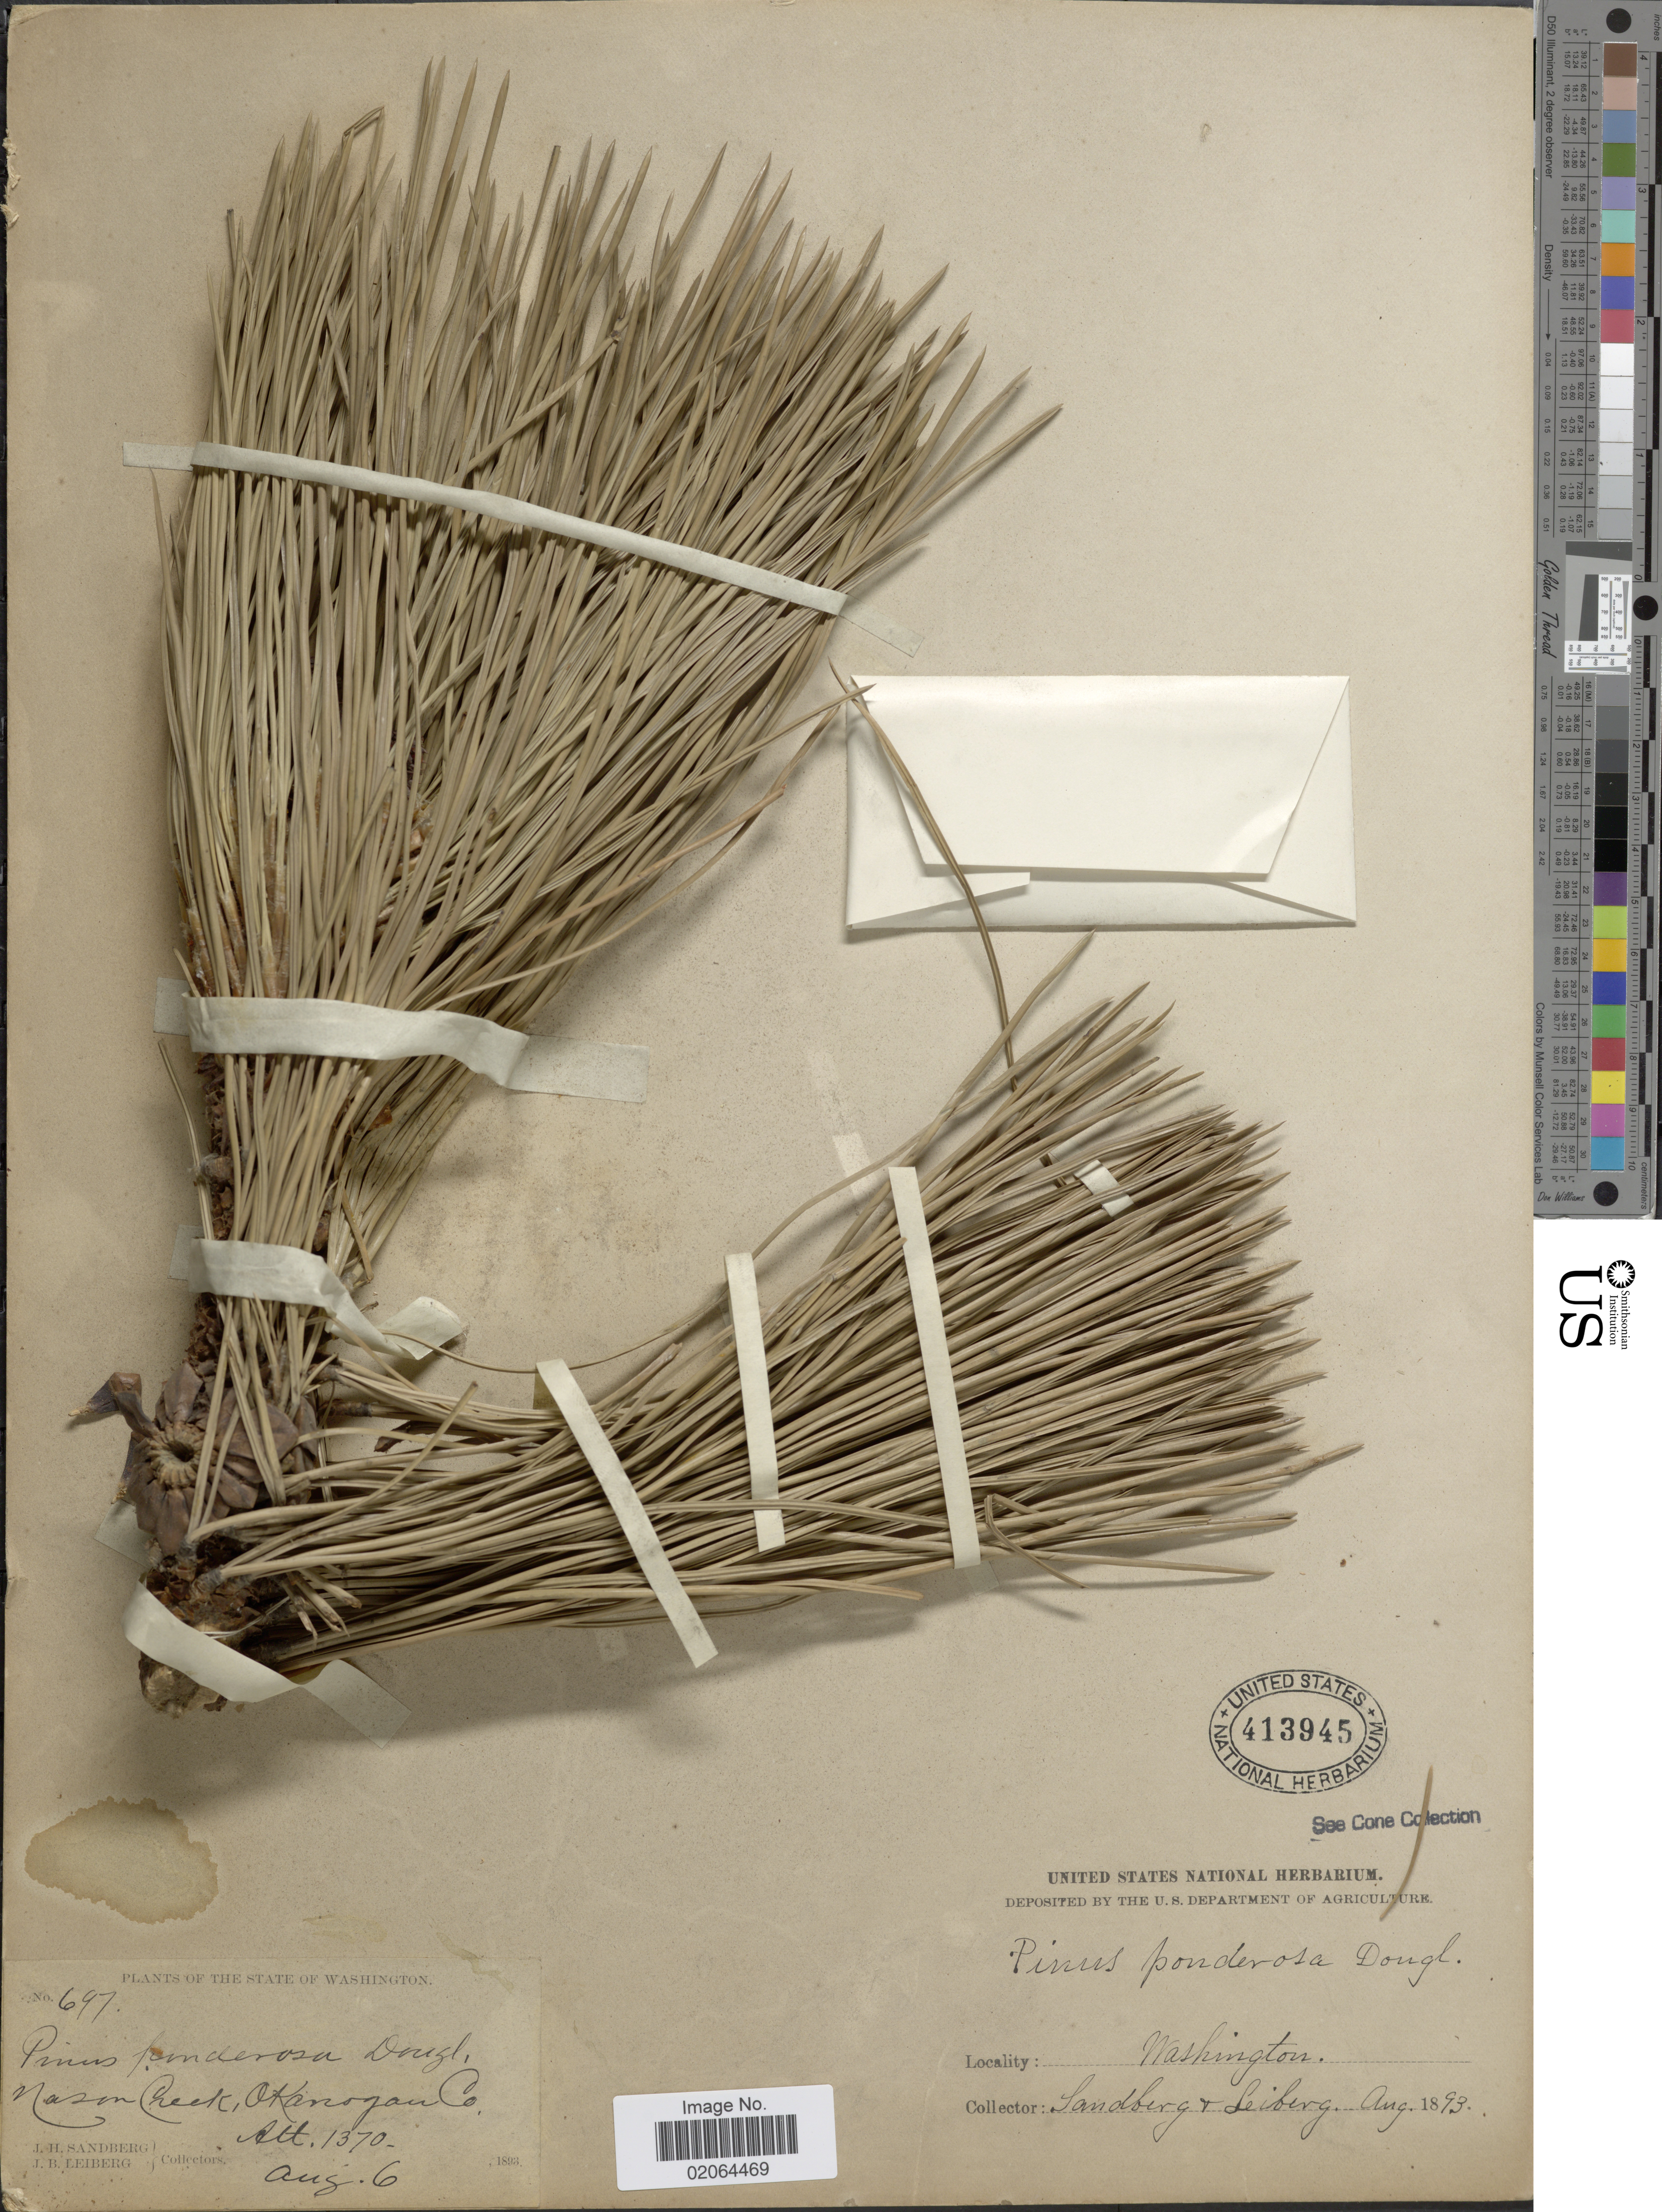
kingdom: Plantae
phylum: Tracheophyta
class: Pinopsida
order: Pinales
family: Pinaceae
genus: Pinus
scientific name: Pinus ponderosa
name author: Douglas ex C. Lawson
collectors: J. H. Sandberg & J. B. Leiberg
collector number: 697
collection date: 1893-08-06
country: United States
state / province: Washington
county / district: Okanogan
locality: Washington, Nason Creek, Okanogan Co.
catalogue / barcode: US 413945